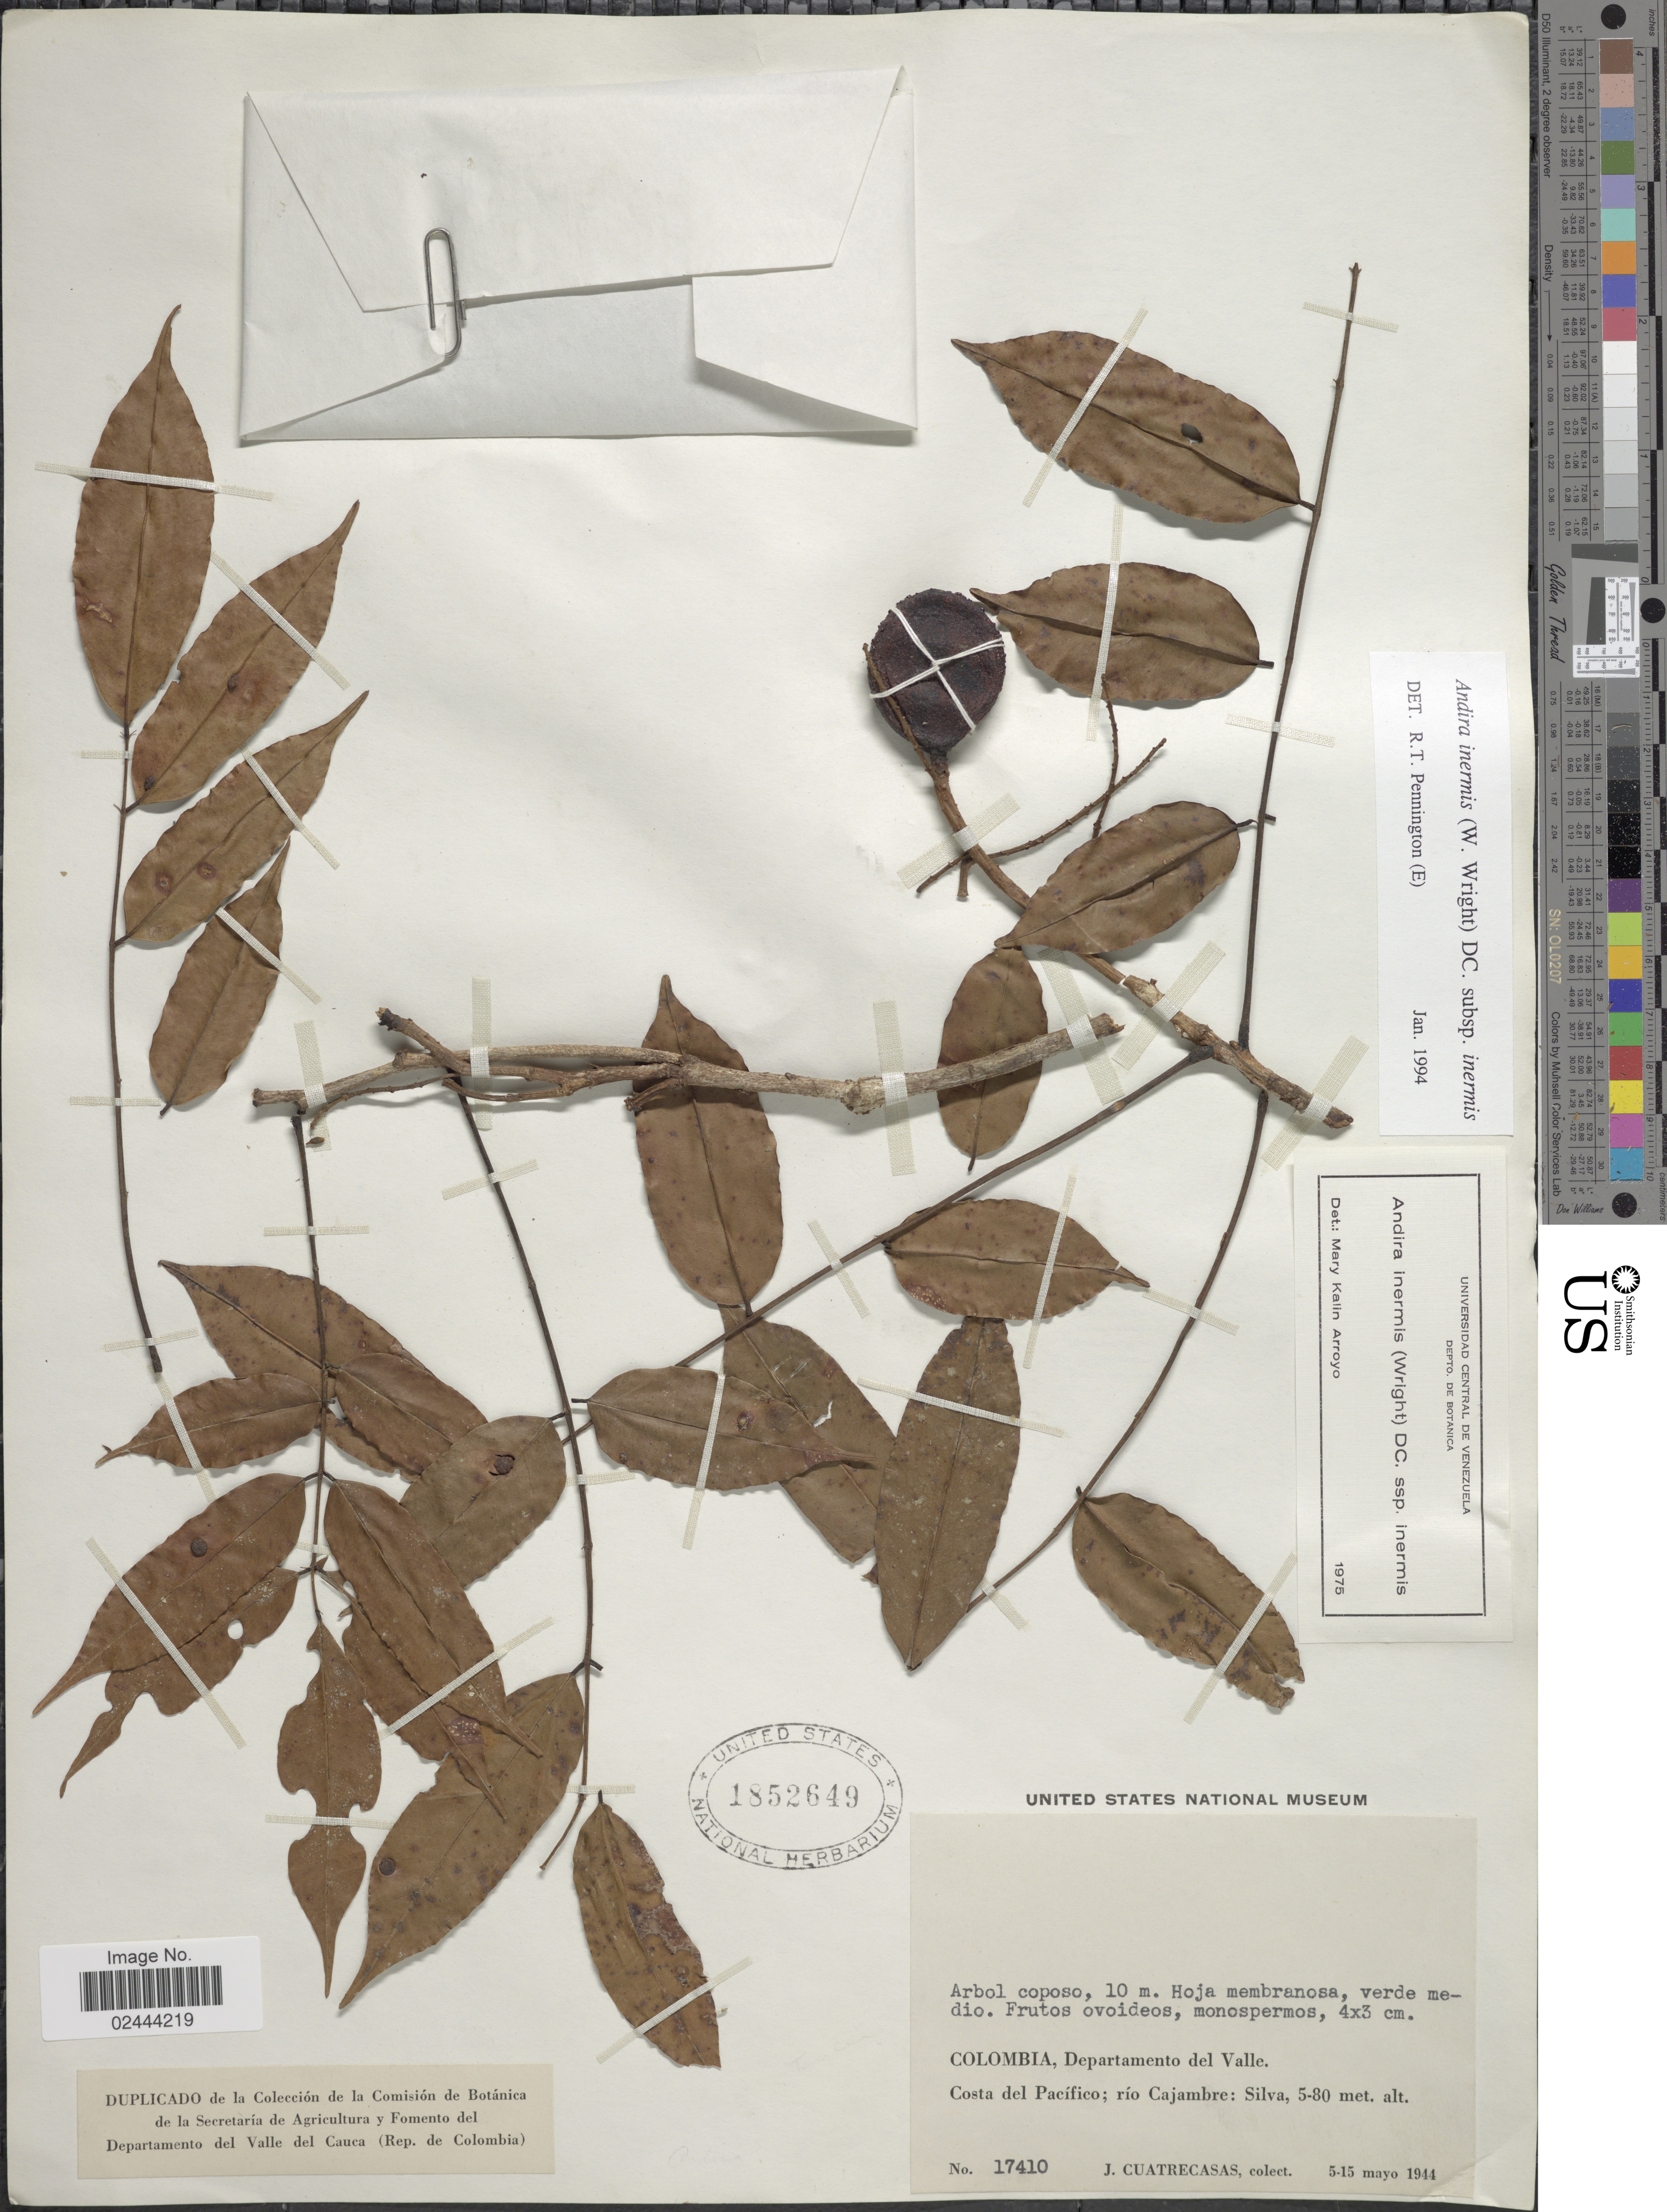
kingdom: Plantae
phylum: Tracheophyta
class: Magnoliopsida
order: Fabales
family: Fabaceae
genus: Andira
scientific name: Andira inermis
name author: (W. Wright) Kunth ex DC.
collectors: J. Cuatrecasas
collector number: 17410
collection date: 1944-05-05/1944-05-15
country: Colombia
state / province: Valle del Cauca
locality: Departamento del Valle. Costa del Pacifico; rio Cajambre: Silva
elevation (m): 5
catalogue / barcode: US 1852649